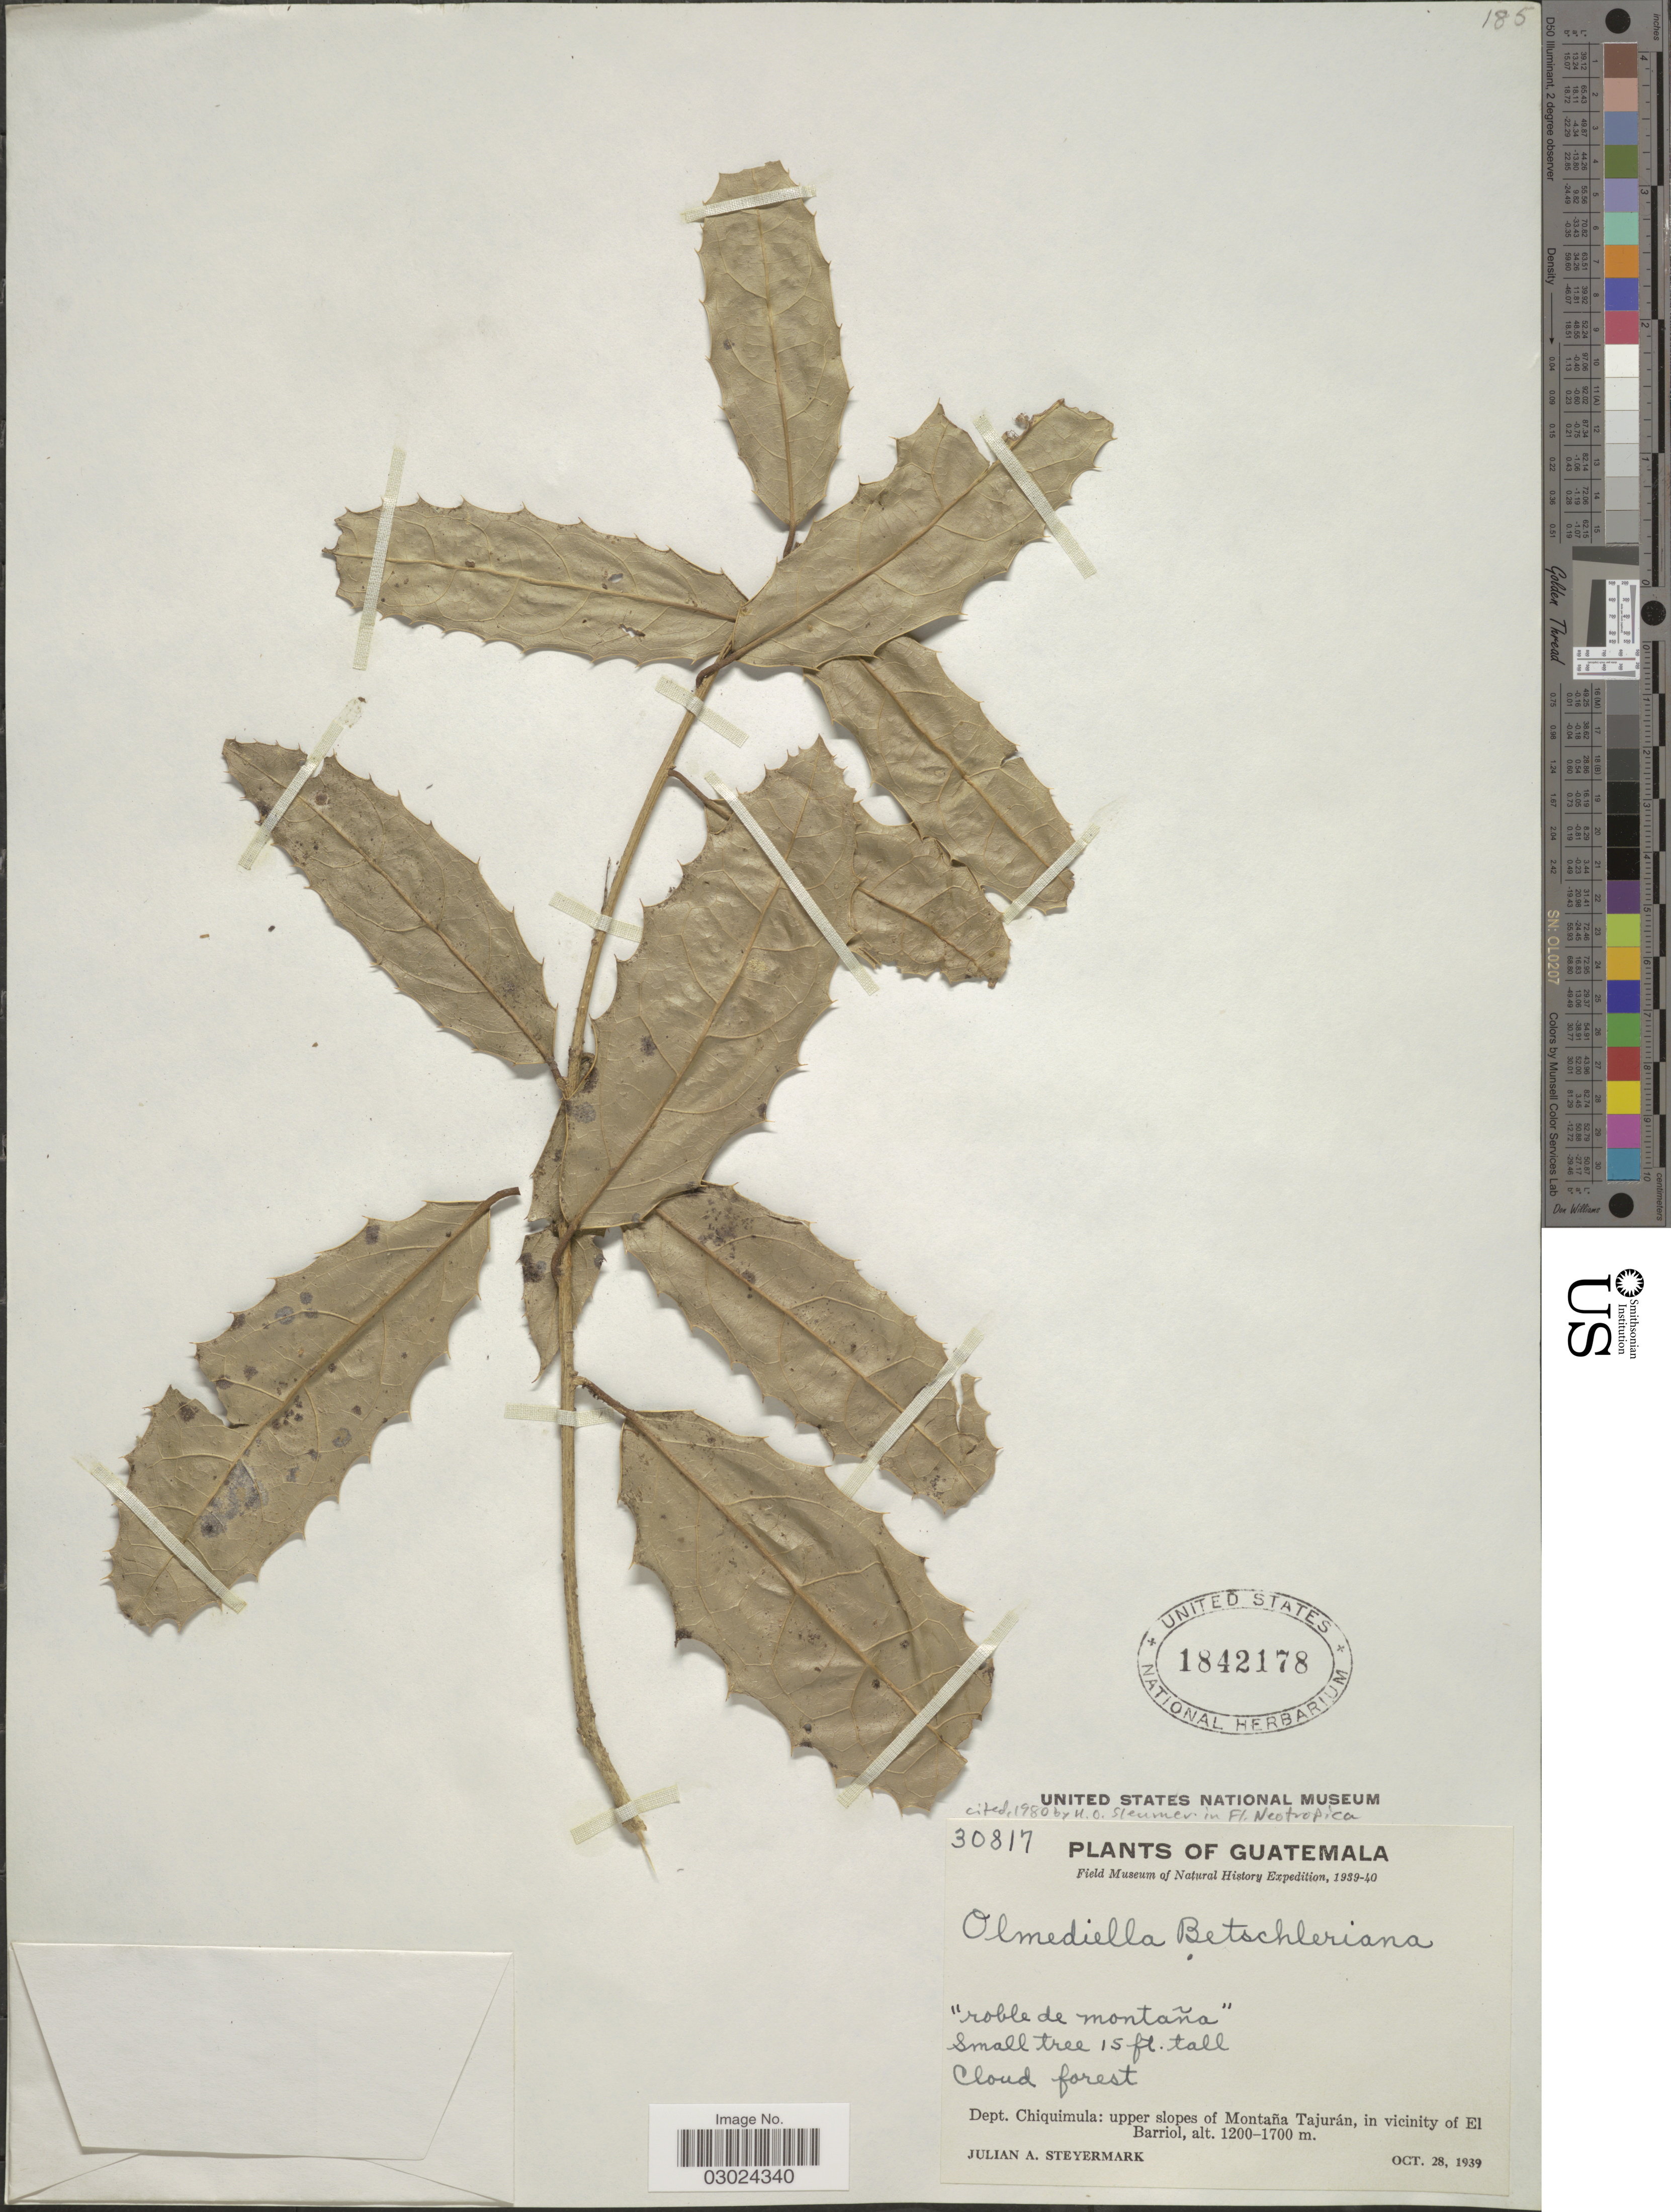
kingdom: Plantae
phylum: Tracheophyta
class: Magnoliopsida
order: Malpighiales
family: Salicaceae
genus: Olmediella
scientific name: Olmediella betschleriana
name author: (Goeppert) Loes.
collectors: J. Steyermark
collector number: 30817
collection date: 1939-10-28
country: Guatemala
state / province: Chiquimula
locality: Dept. Chiquimula: upper slopes of Montaña Tajurán, in vicinity of El Barriol.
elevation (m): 1200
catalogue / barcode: US 1842178